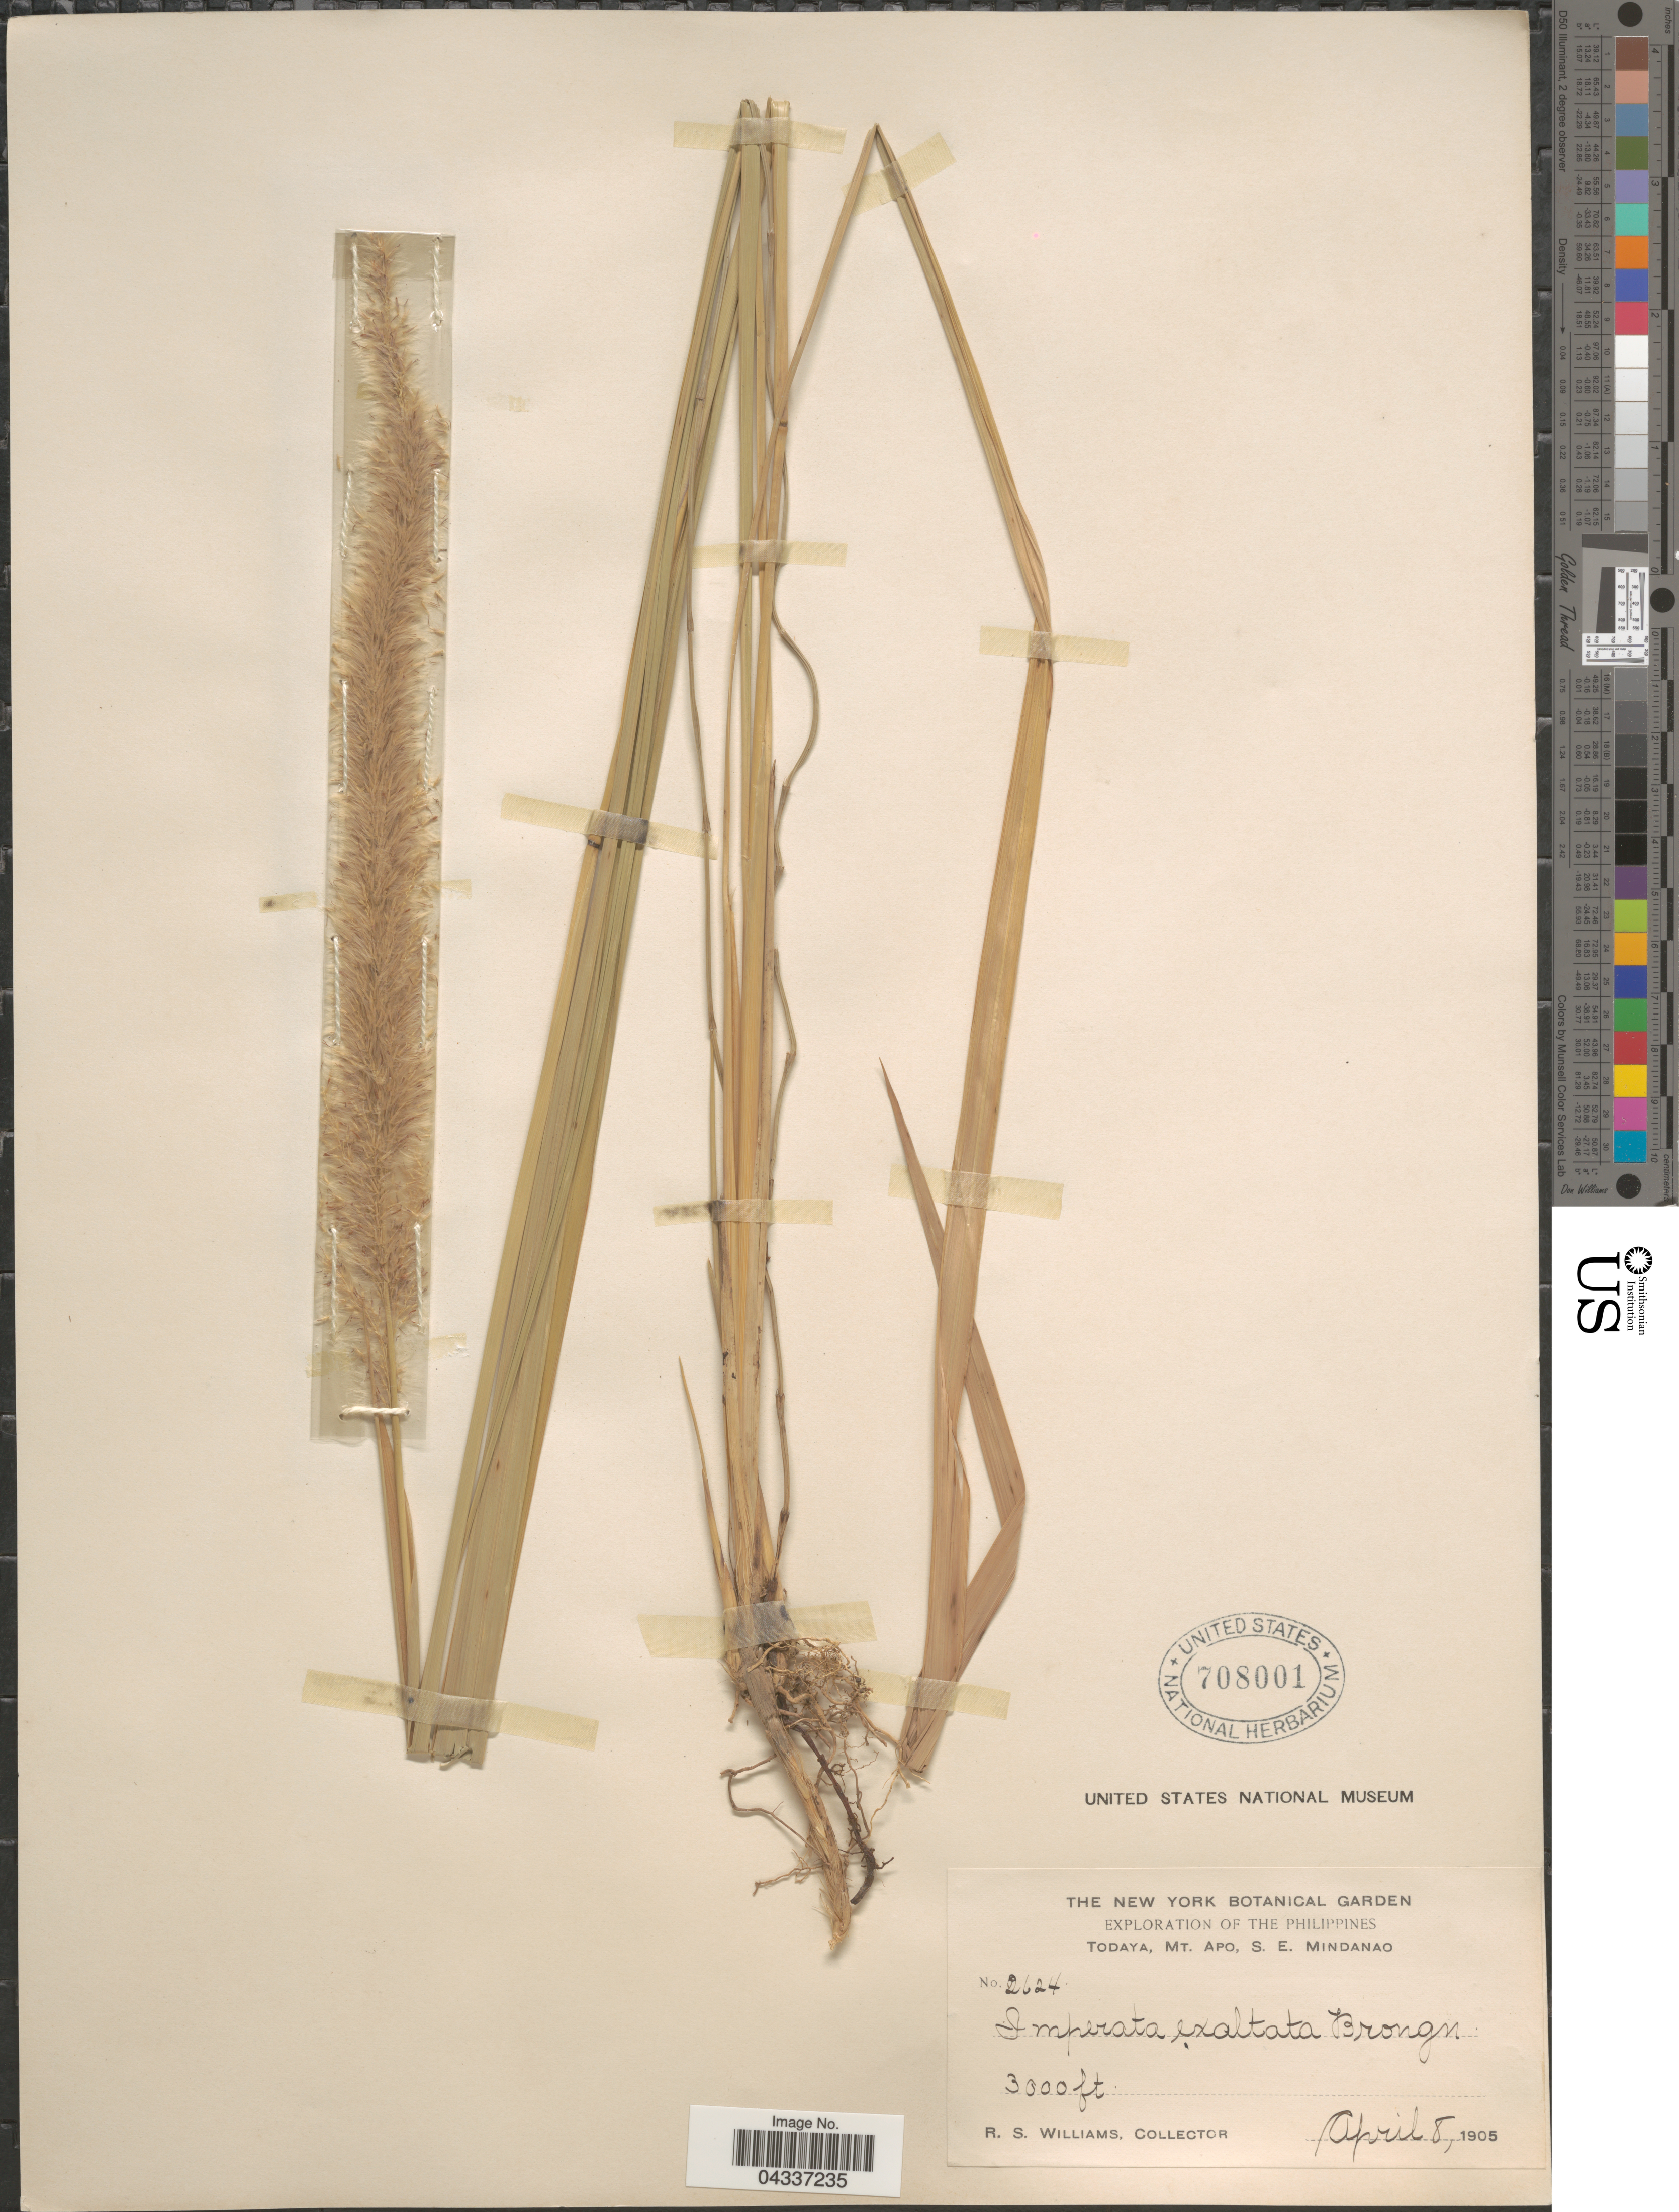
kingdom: Plantae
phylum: Tracheophyta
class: Liliopsida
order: Poales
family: Poaceae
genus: Imperata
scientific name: Imperata conferta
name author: (J. Presl) Ohwi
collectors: R. S. Williams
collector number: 2624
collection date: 1905-04-08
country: Philippines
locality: Exploration of the Philippines. Todaya, Mt. Apo, S. E. Mindanao.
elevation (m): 914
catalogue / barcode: US 708001